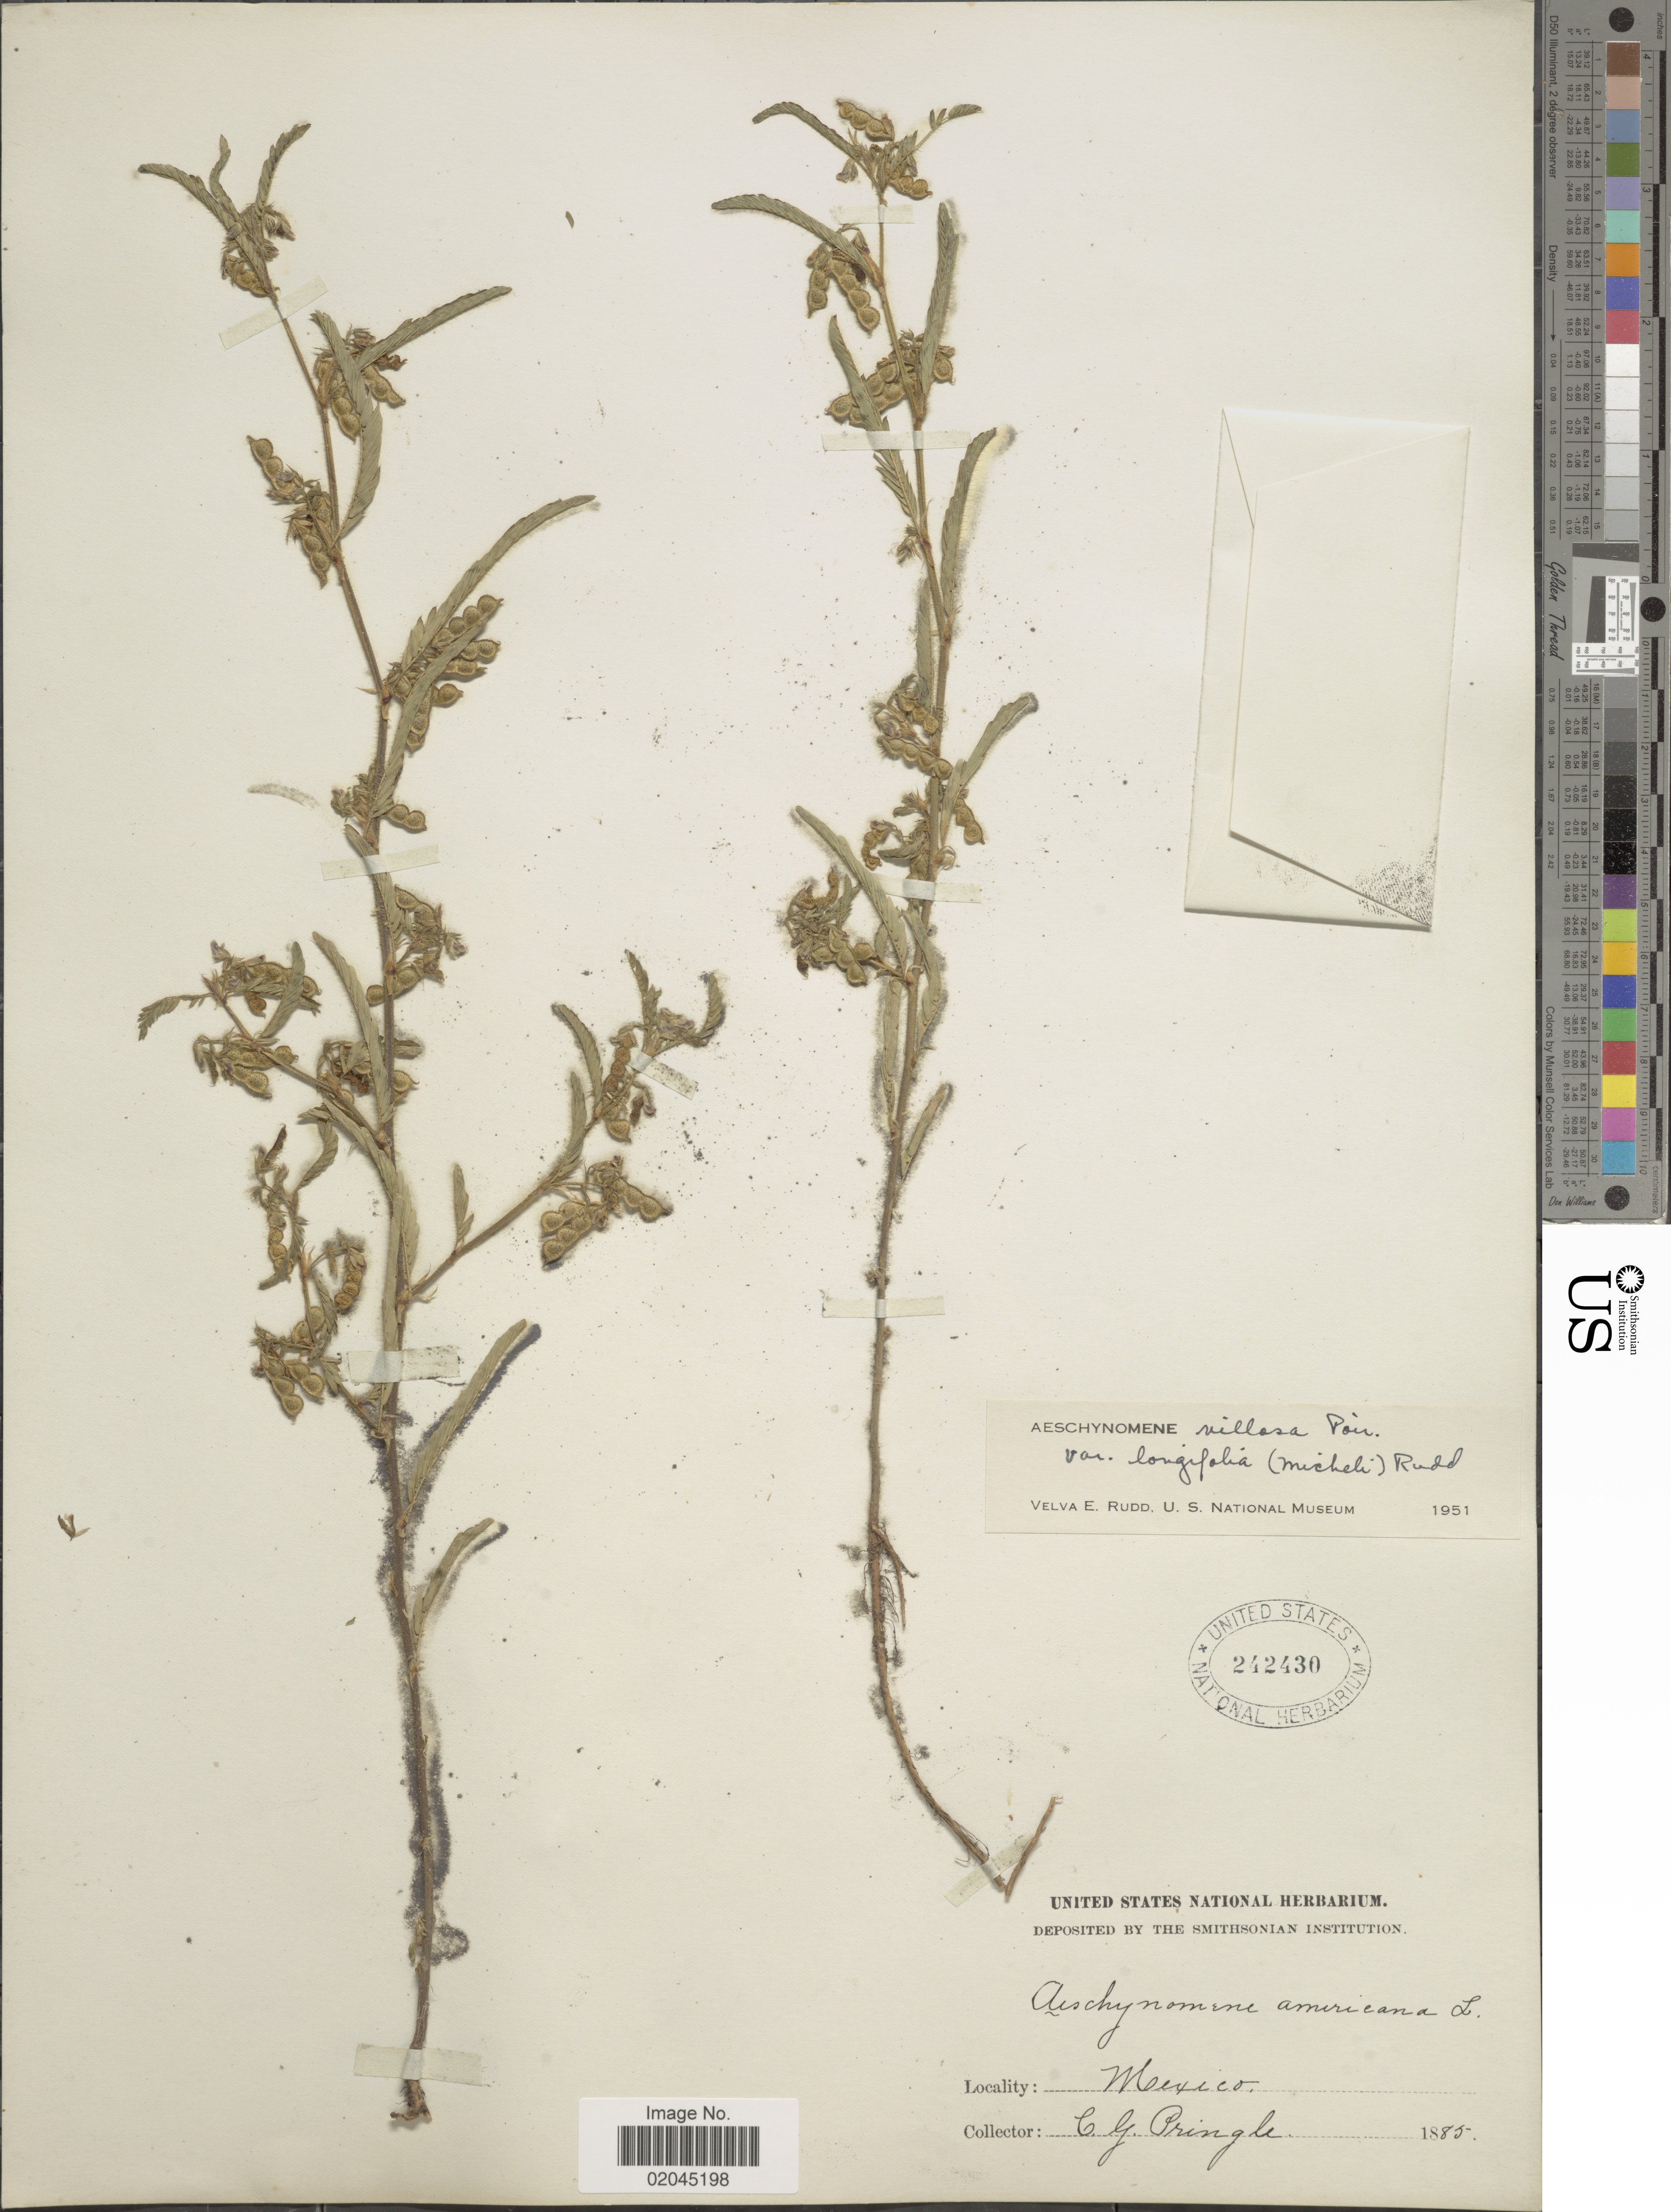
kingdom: Plantae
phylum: Tracheophyta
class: Magnoliopsida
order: Fabales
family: Fabaceae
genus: Aeschynomene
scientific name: Aeschynomene villosa var. longifolia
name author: (Micheli) Rudd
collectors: C. G. Pringle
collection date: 1885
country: Mexico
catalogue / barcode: US 242430